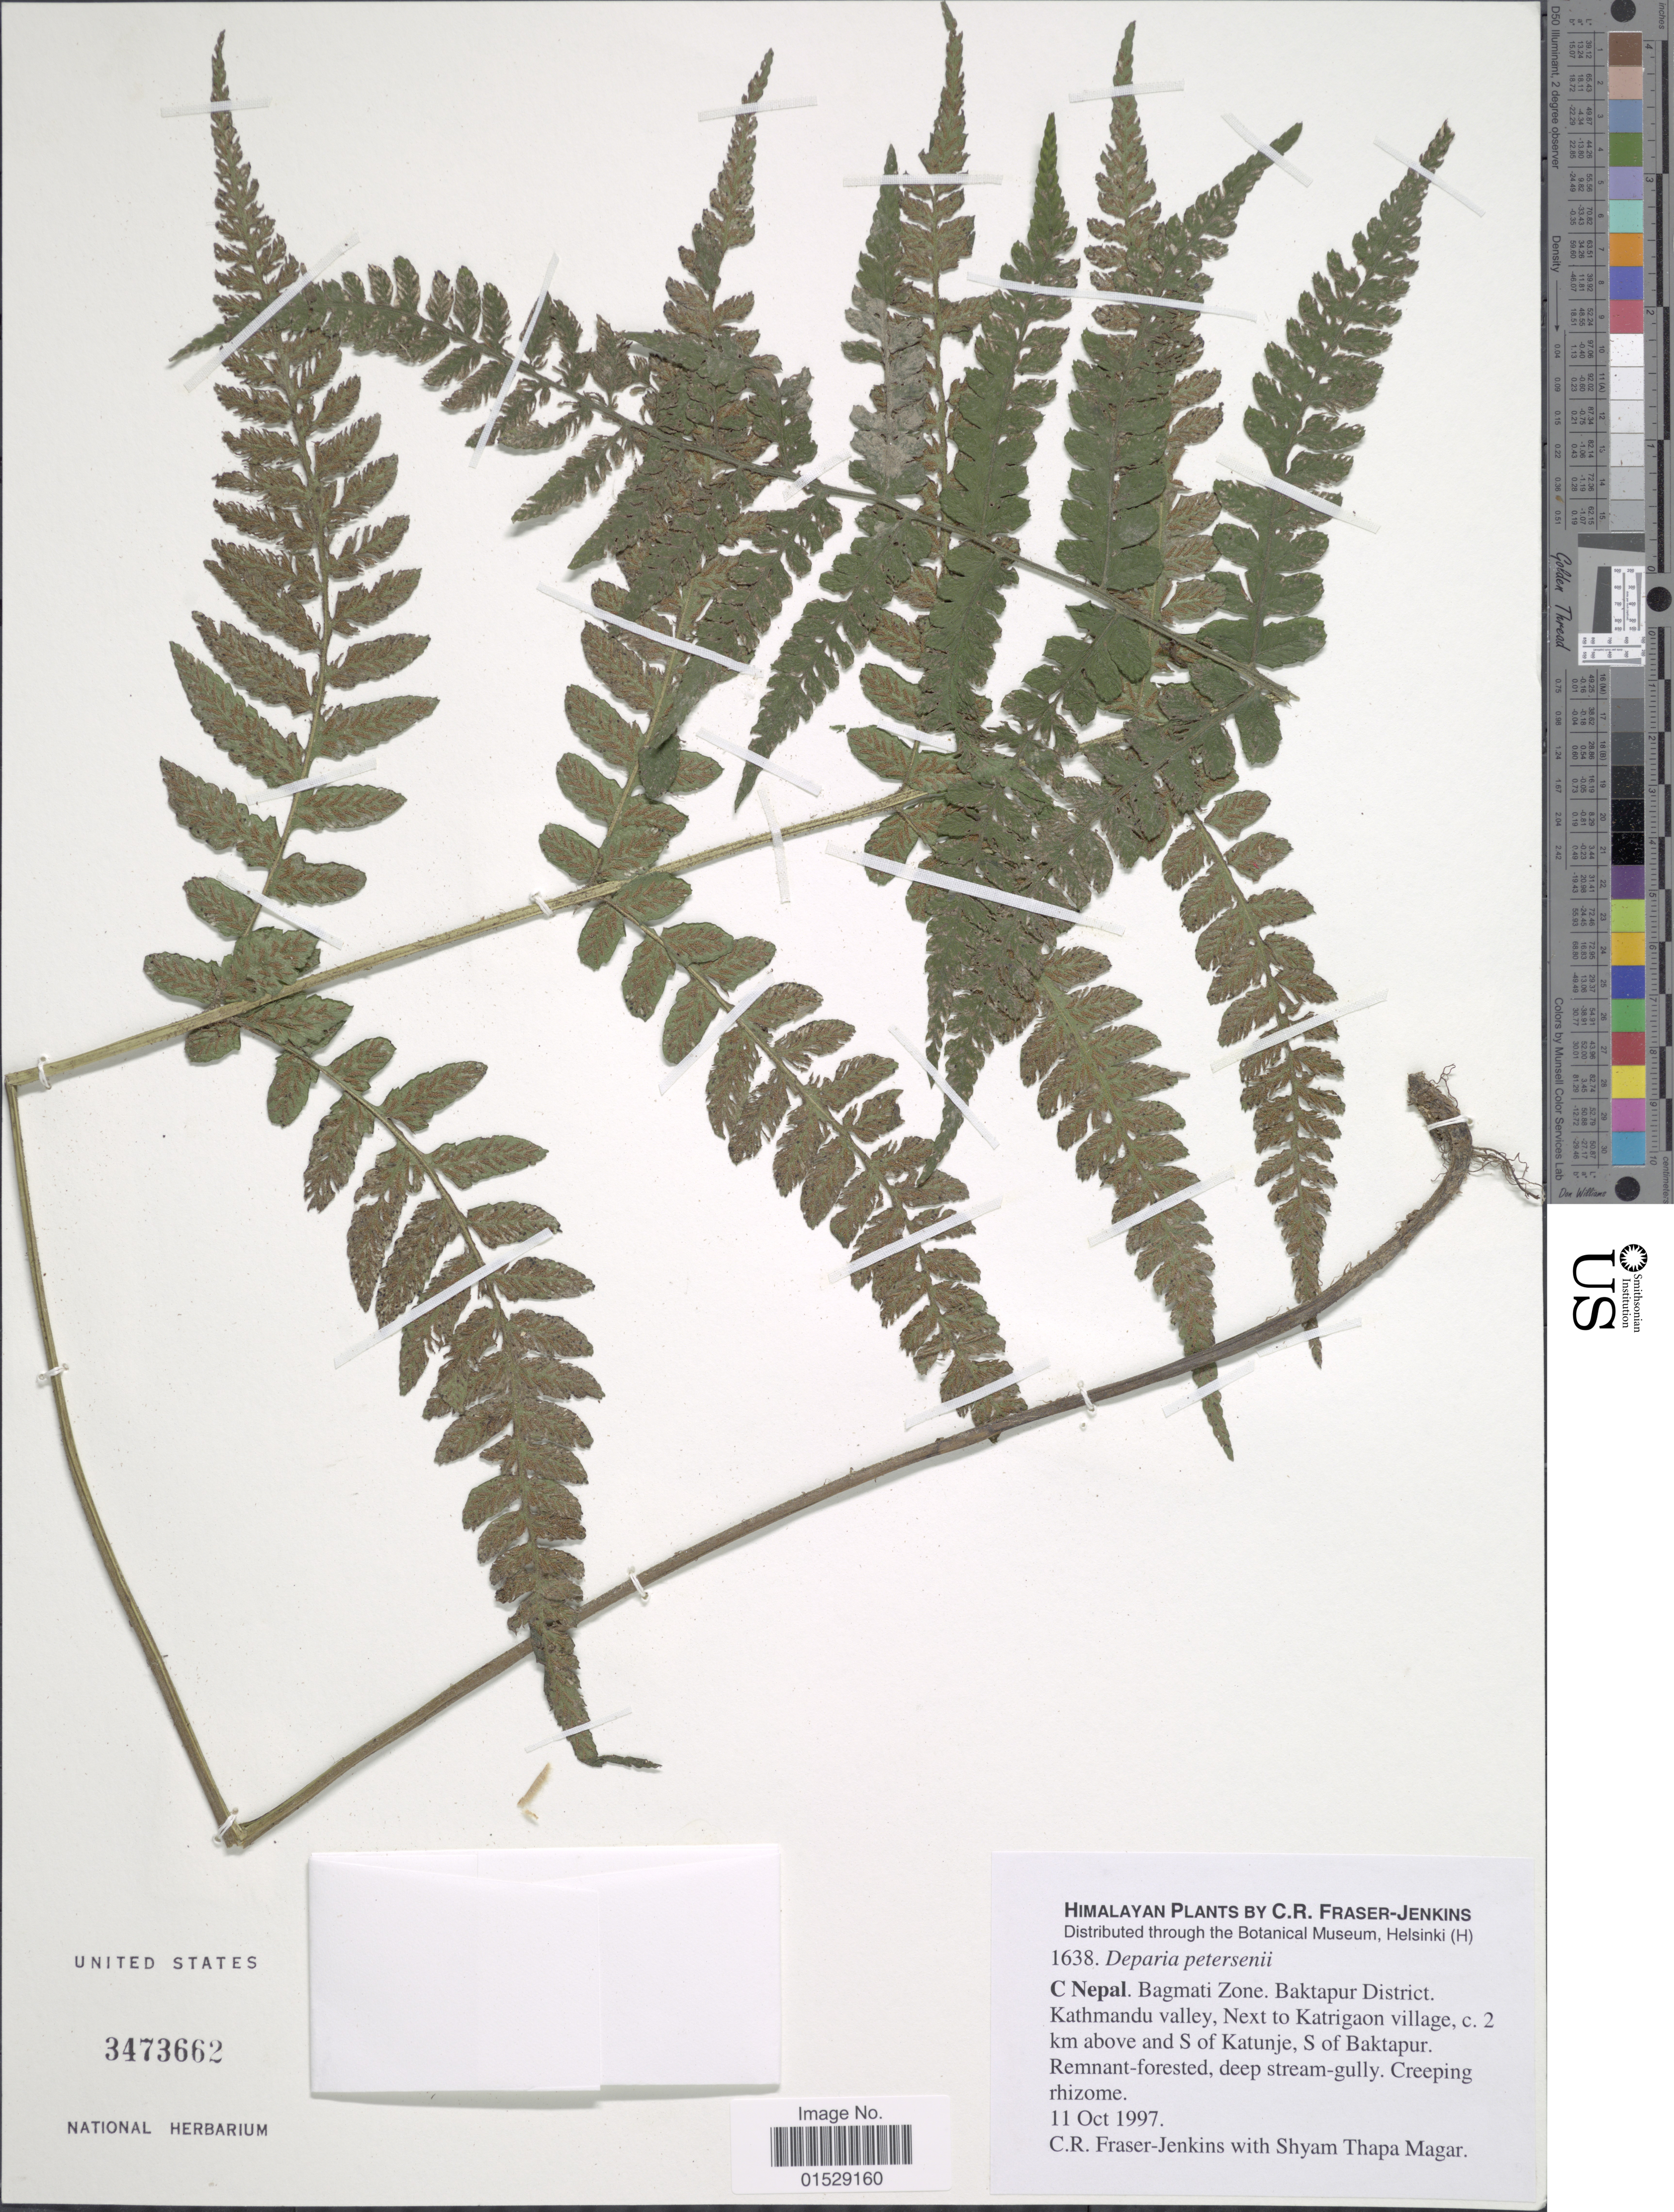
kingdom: Plantae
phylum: Tracheophyta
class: Polypodiopsida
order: Polypodiales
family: Athyriaceae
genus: Deparia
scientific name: Deparia petersenii var. petersenii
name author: (Kunze) M. Kato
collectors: C. R. Fraser-Jenkins & S. Magar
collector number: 1638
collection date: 1997-10-11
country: Nepal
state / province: Bagmati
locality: Himalaya, C Nepal, Bagmati Zone, Baktapur District, Kathmandu valley, Next to Katrigaon village, c. 2 km above and S of Katunje, S ofBaktapur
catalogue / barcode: US 3473662